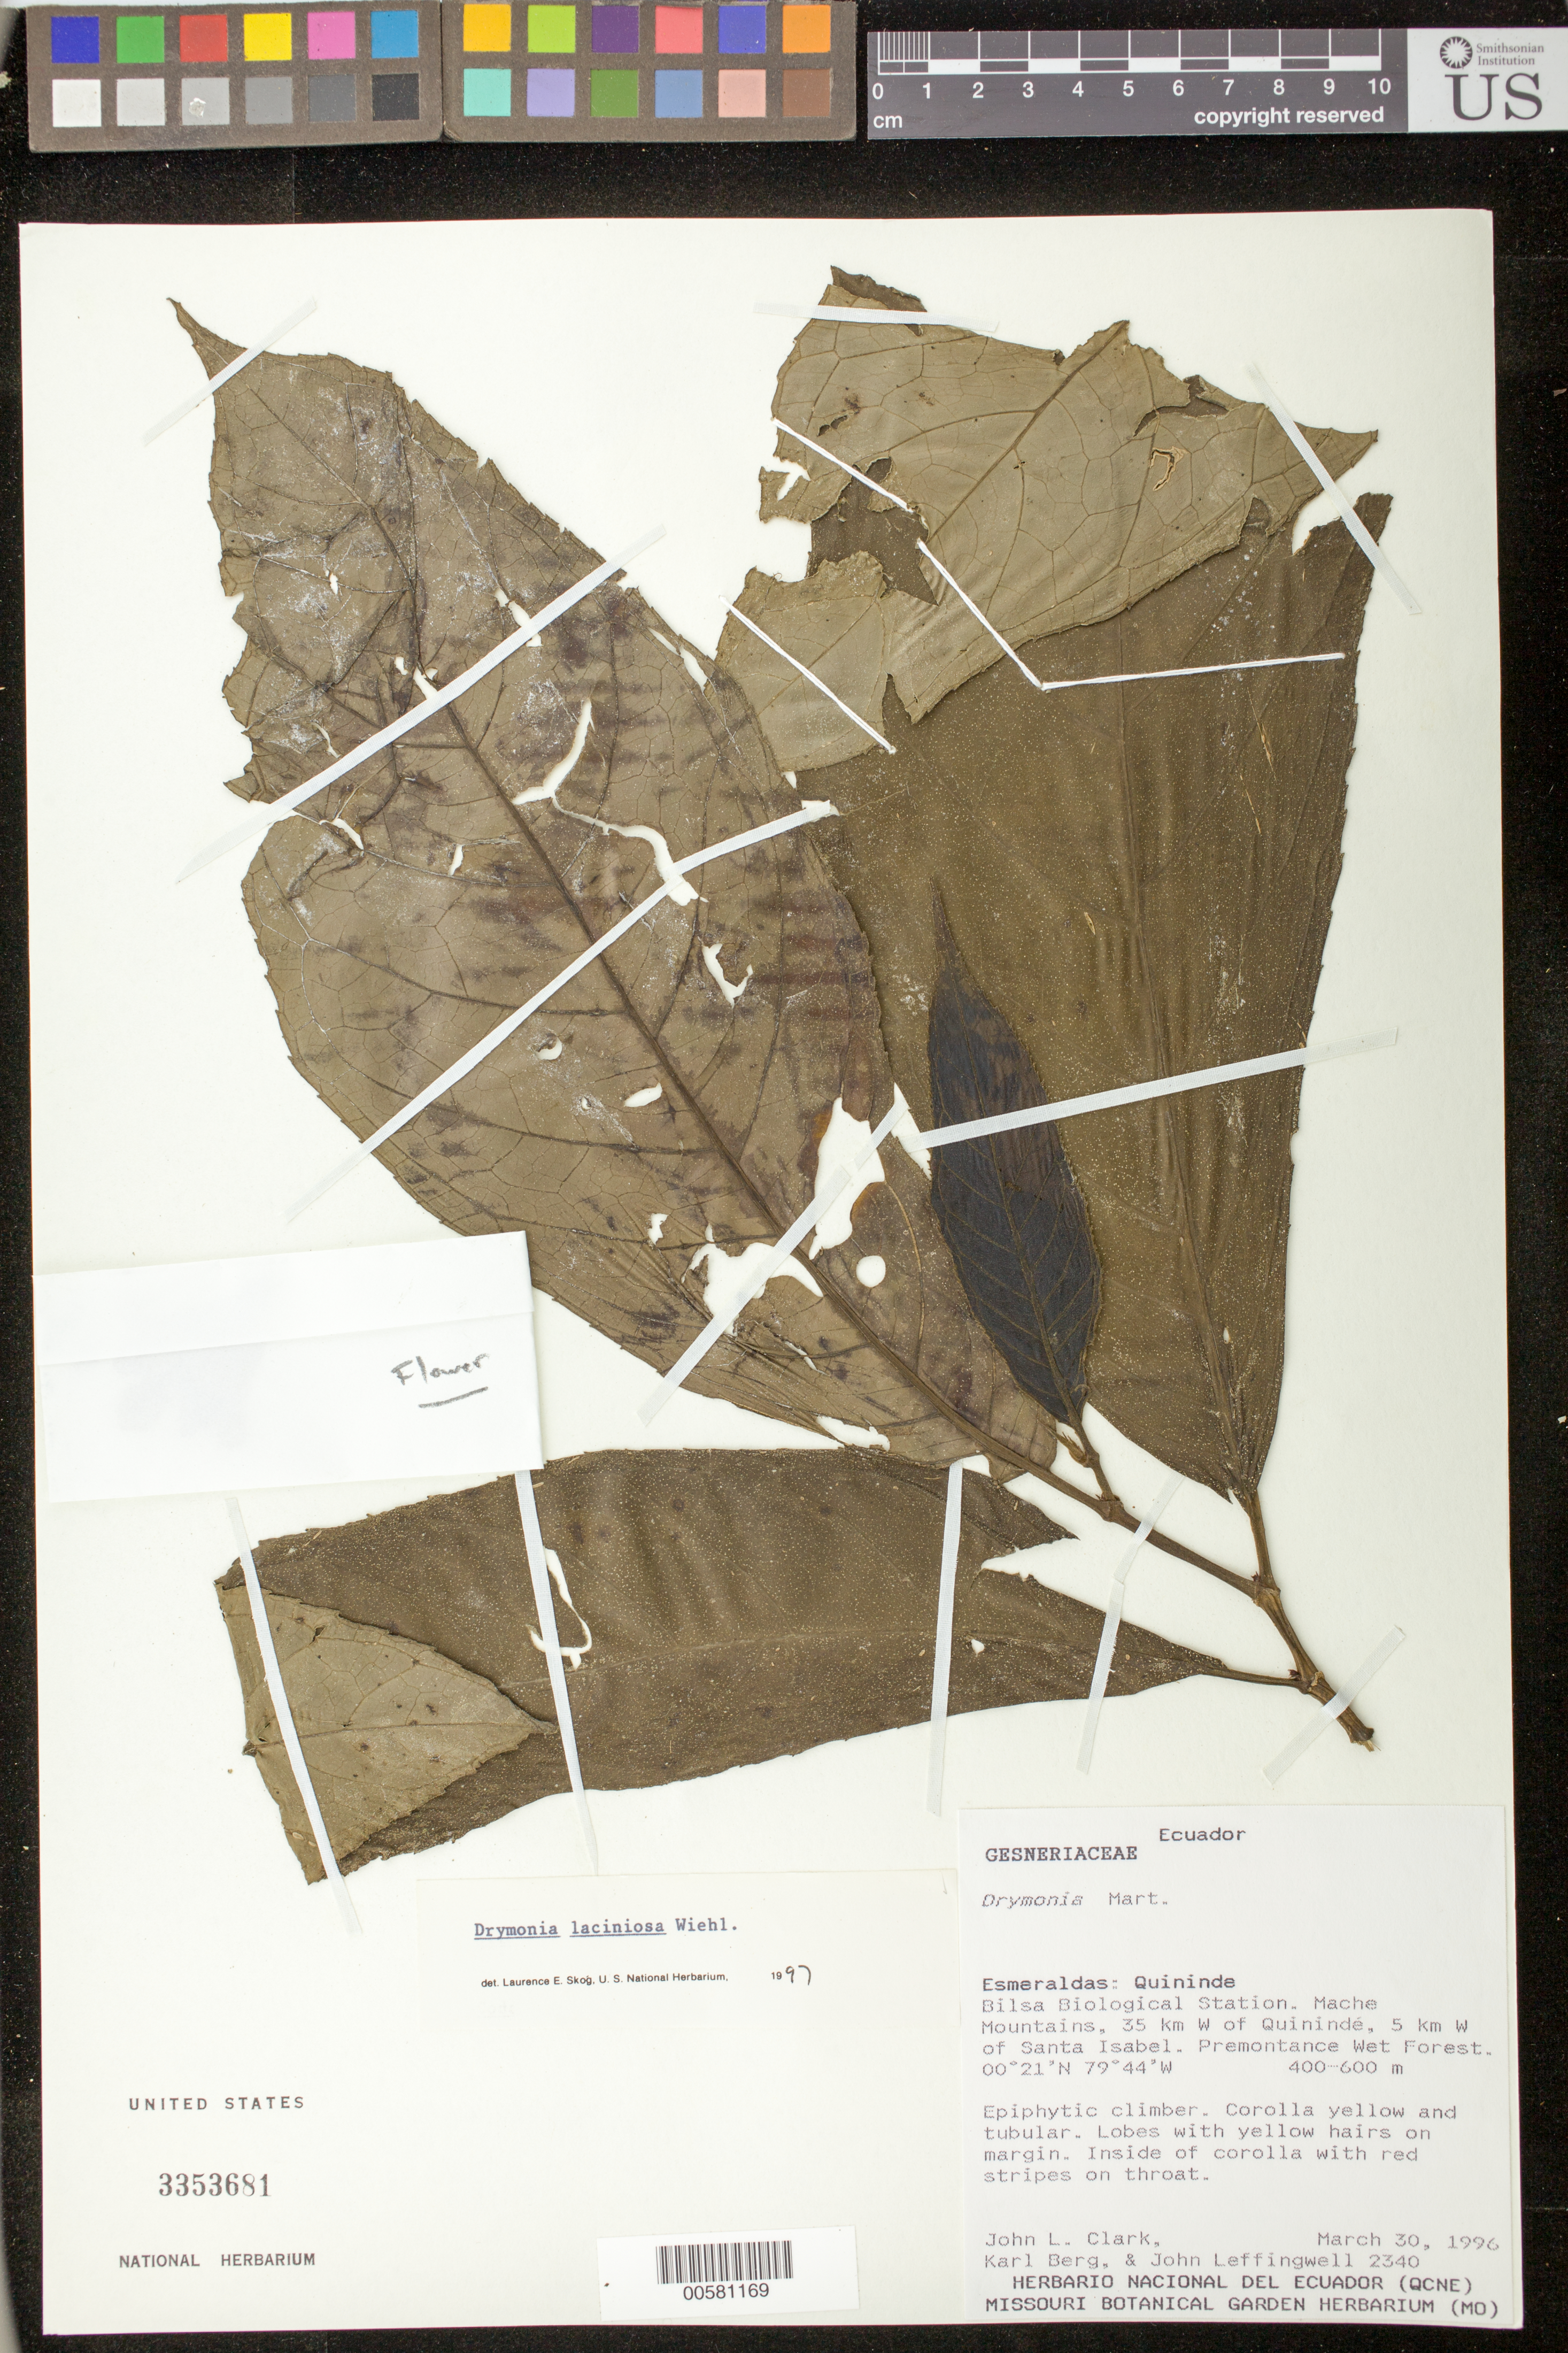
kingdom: Plantae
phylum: Tracheophyta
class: Magnoliopsida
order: Lamiales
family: Gesneriaceae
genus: Drymonia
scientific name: Drymonia laciniosa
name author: Wiehler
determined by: Skog, Laurence E.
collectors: J. L. Clark, K. Berg & J. Leffingwell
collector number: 2340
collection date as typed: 30 Mar 1996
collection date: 1996-03-30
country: Ecuador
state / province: Esmeraldas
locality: Quininde, Bilsa Biological Station, Mache Mountains, 35 km W of Quinindé, 5 km W of Santa Isabel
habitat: Premontane wet forest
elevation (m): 400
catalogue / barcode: US 3353681